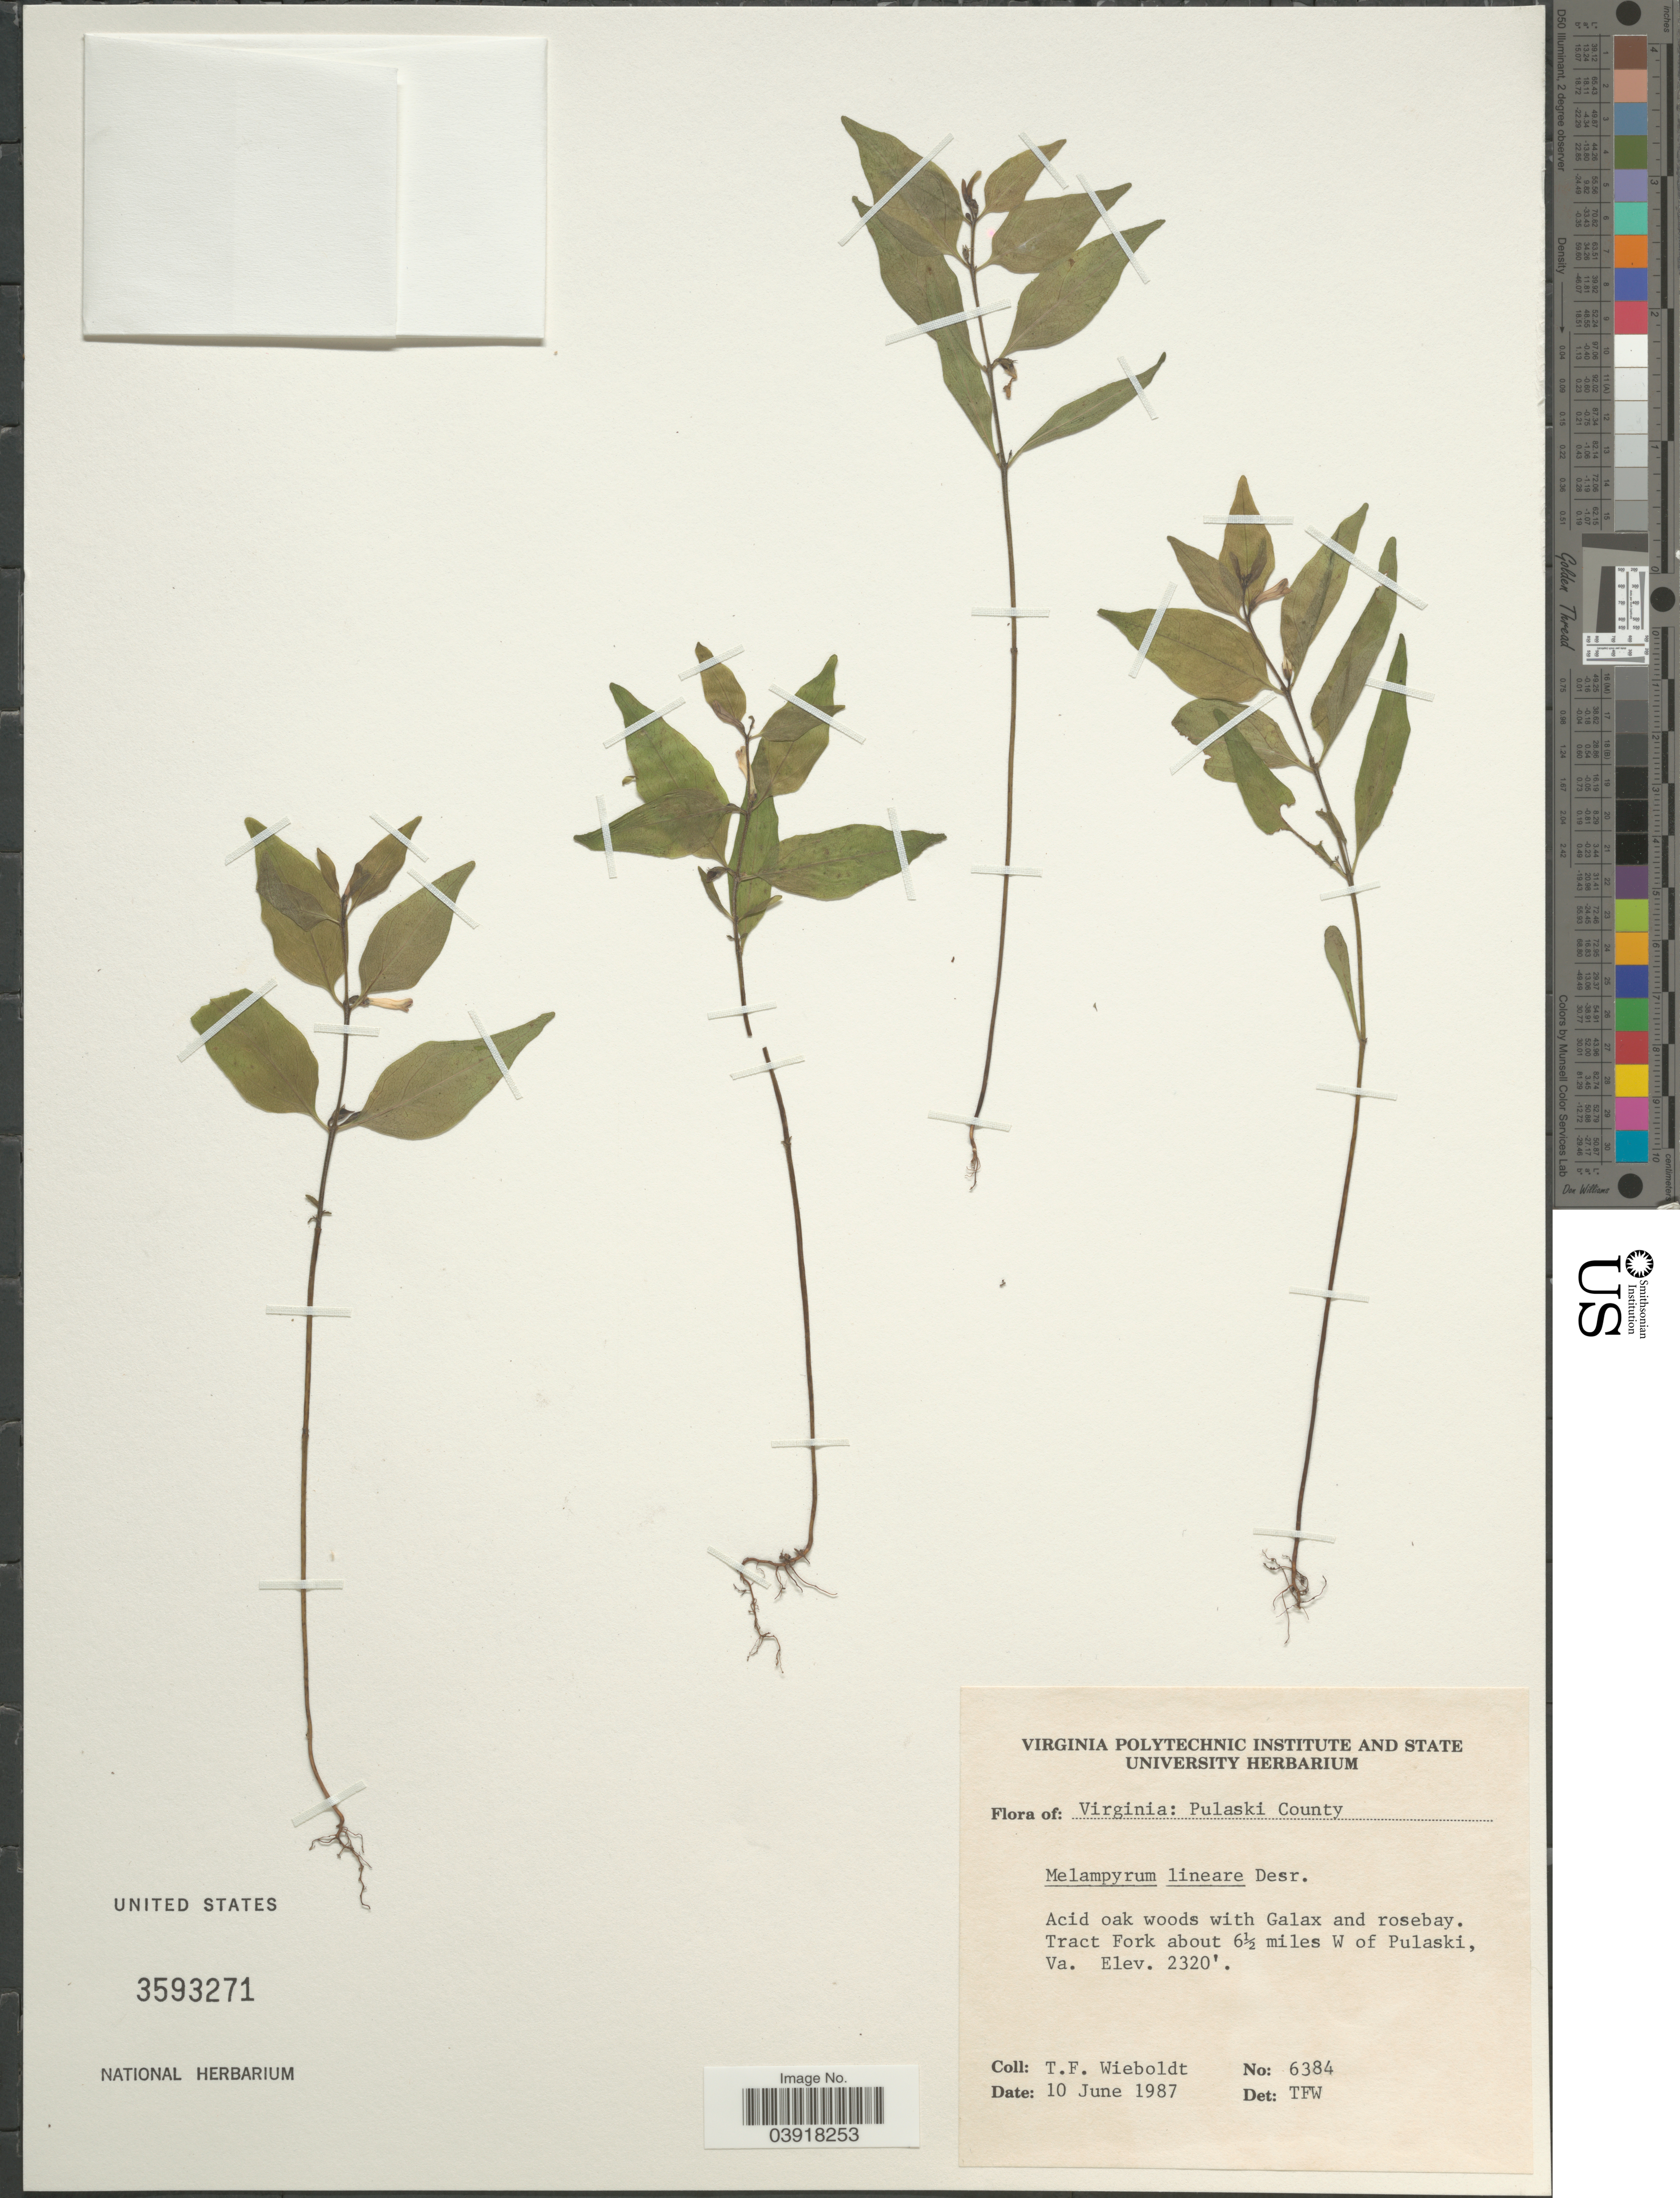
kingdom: Plantae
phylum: Tracheophyta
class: Magnoliopsida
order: Lamiales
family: Orobanchaceae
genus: Melampyrum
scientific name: Melampyrum lineare var. latifolium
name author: (Muhl.) P. Beauv.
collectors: T. Wieboldt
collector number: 6384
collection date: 1987-06-10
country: United States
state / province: Virginia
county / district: Pulaski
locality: Pulaski County. Tract Fork about 6½ miles W of Pulaski.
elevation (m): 707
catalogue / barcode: US 3593271